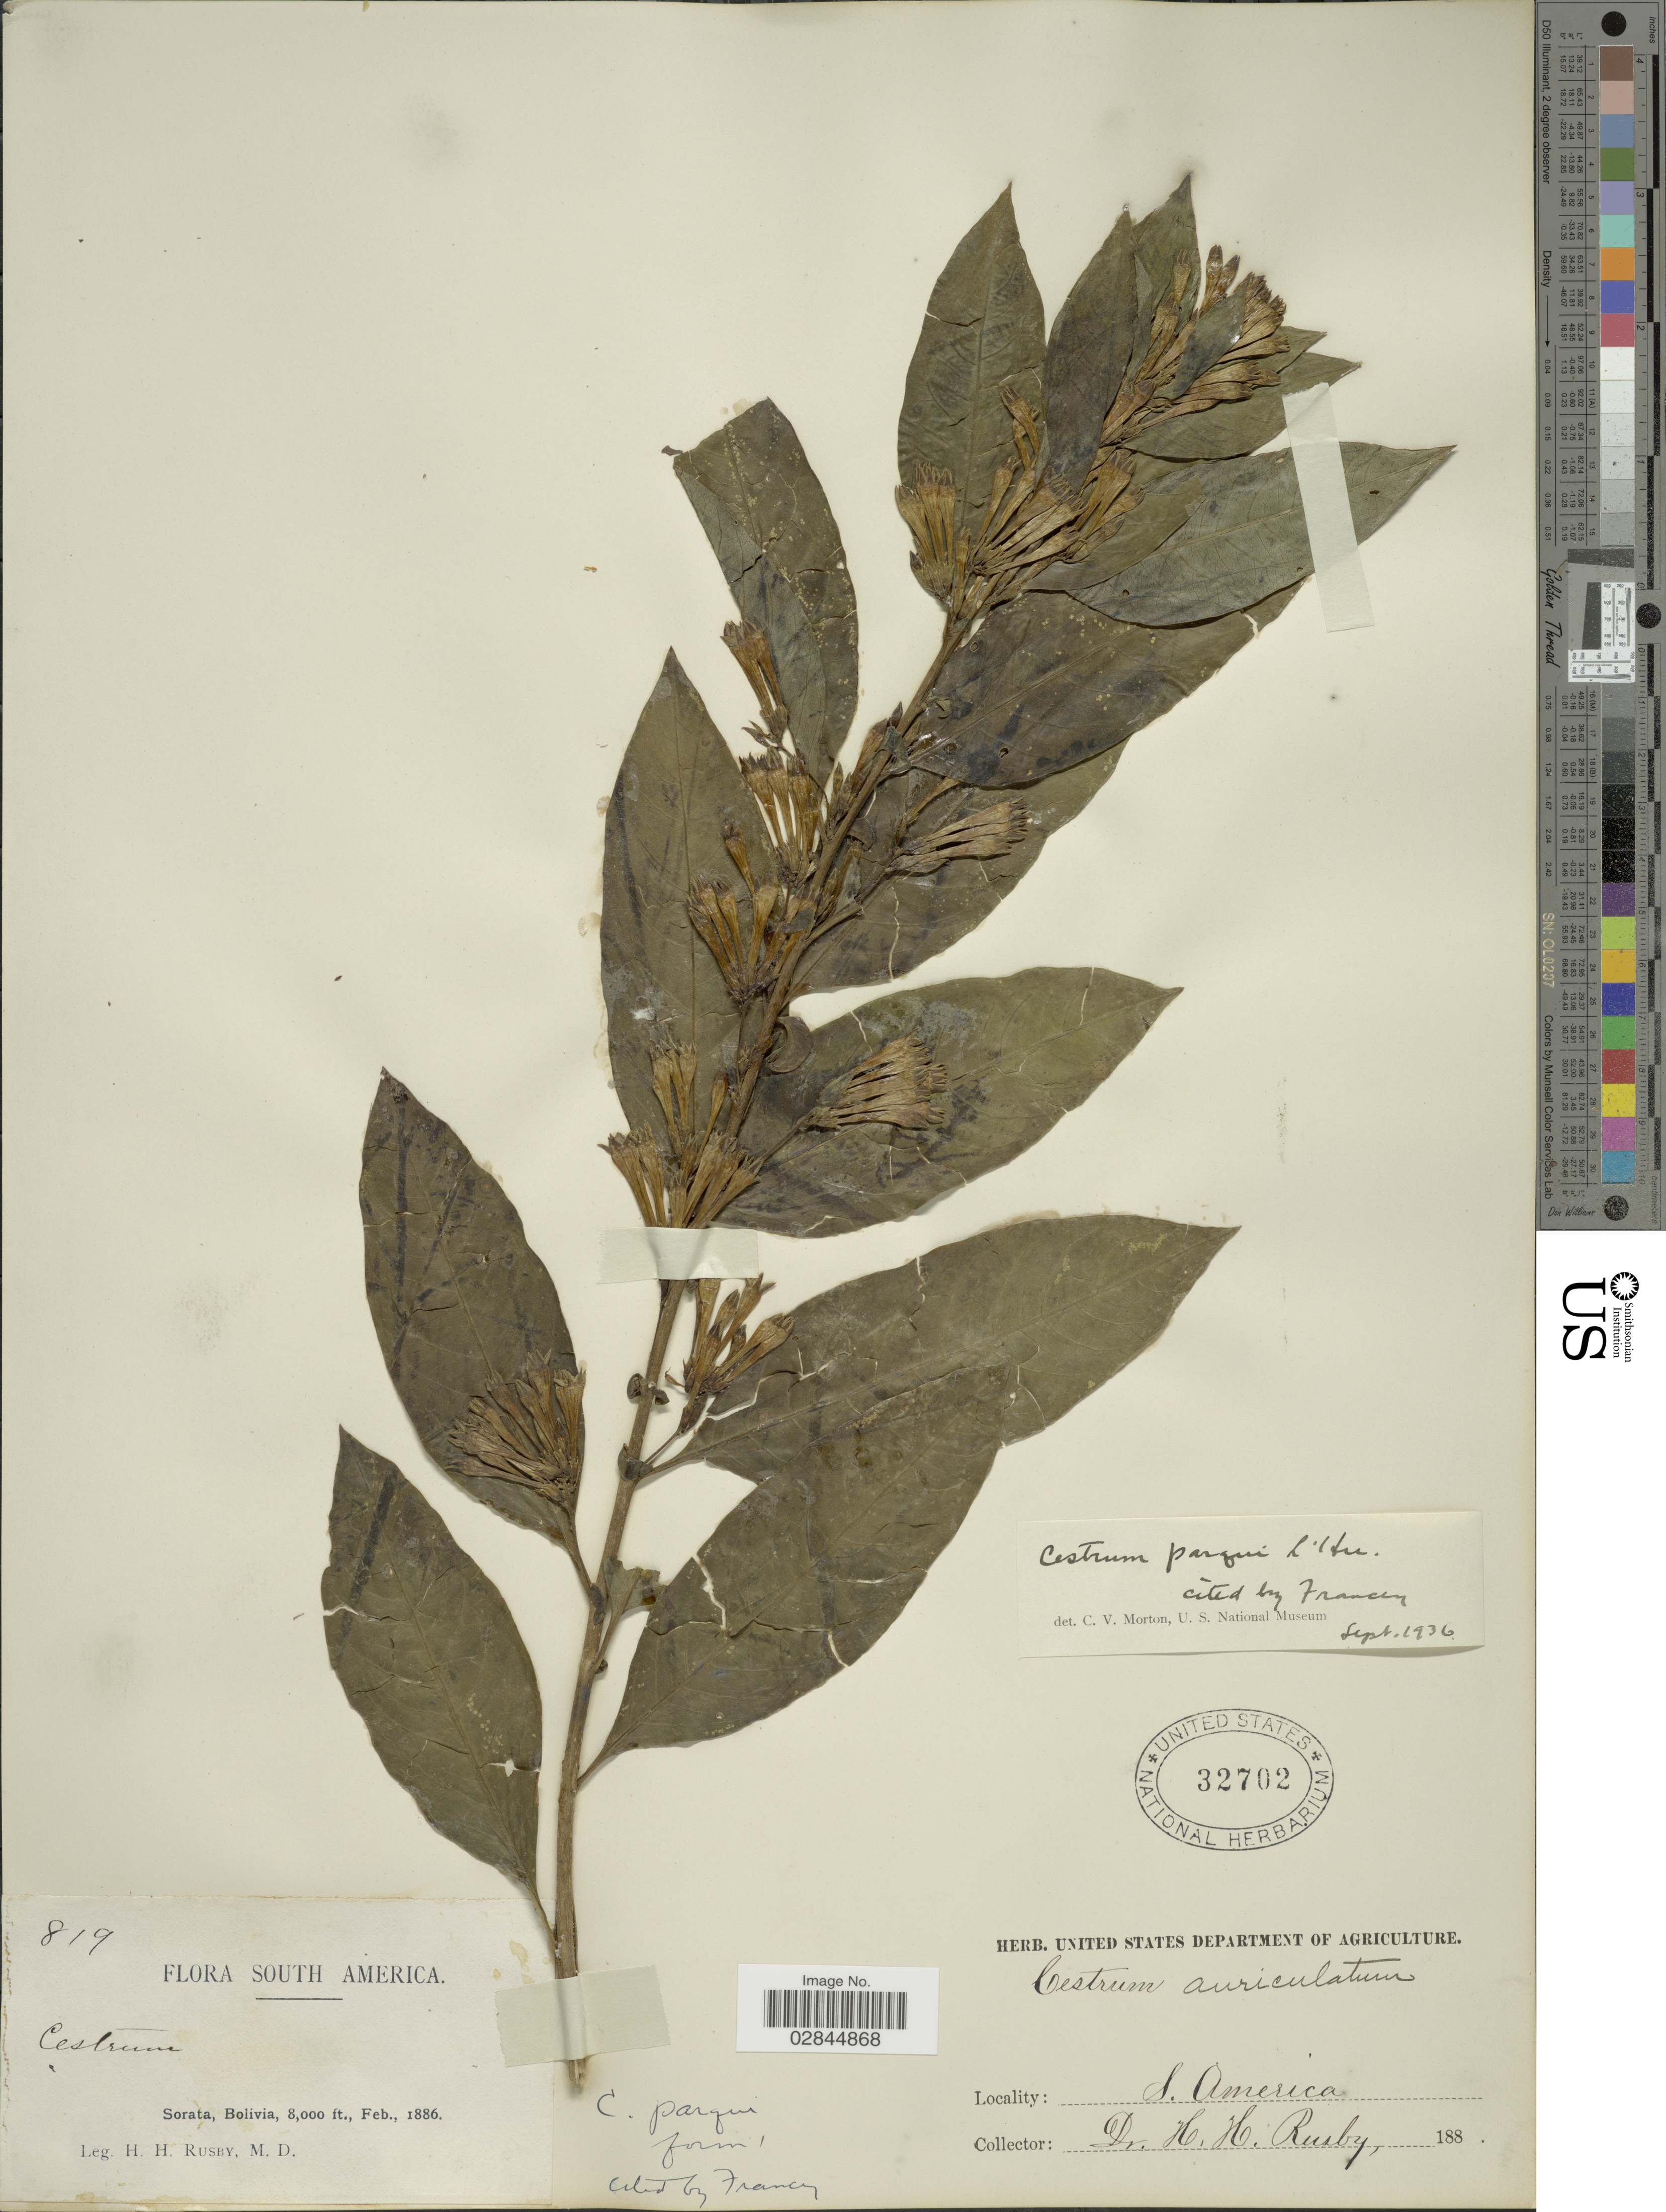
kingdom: Plantae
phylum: Tracheophyta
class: Magnoliopsida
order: Solanales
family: Solanaceae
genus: Cestrum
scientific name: Cestrum parqui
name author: L'Hér.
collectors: H. H. Rusby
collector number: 819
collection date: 1886-02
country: Bolivia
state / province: La Páz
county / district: Larecaja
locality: Sorata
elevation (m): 2438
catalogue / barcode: US 32702